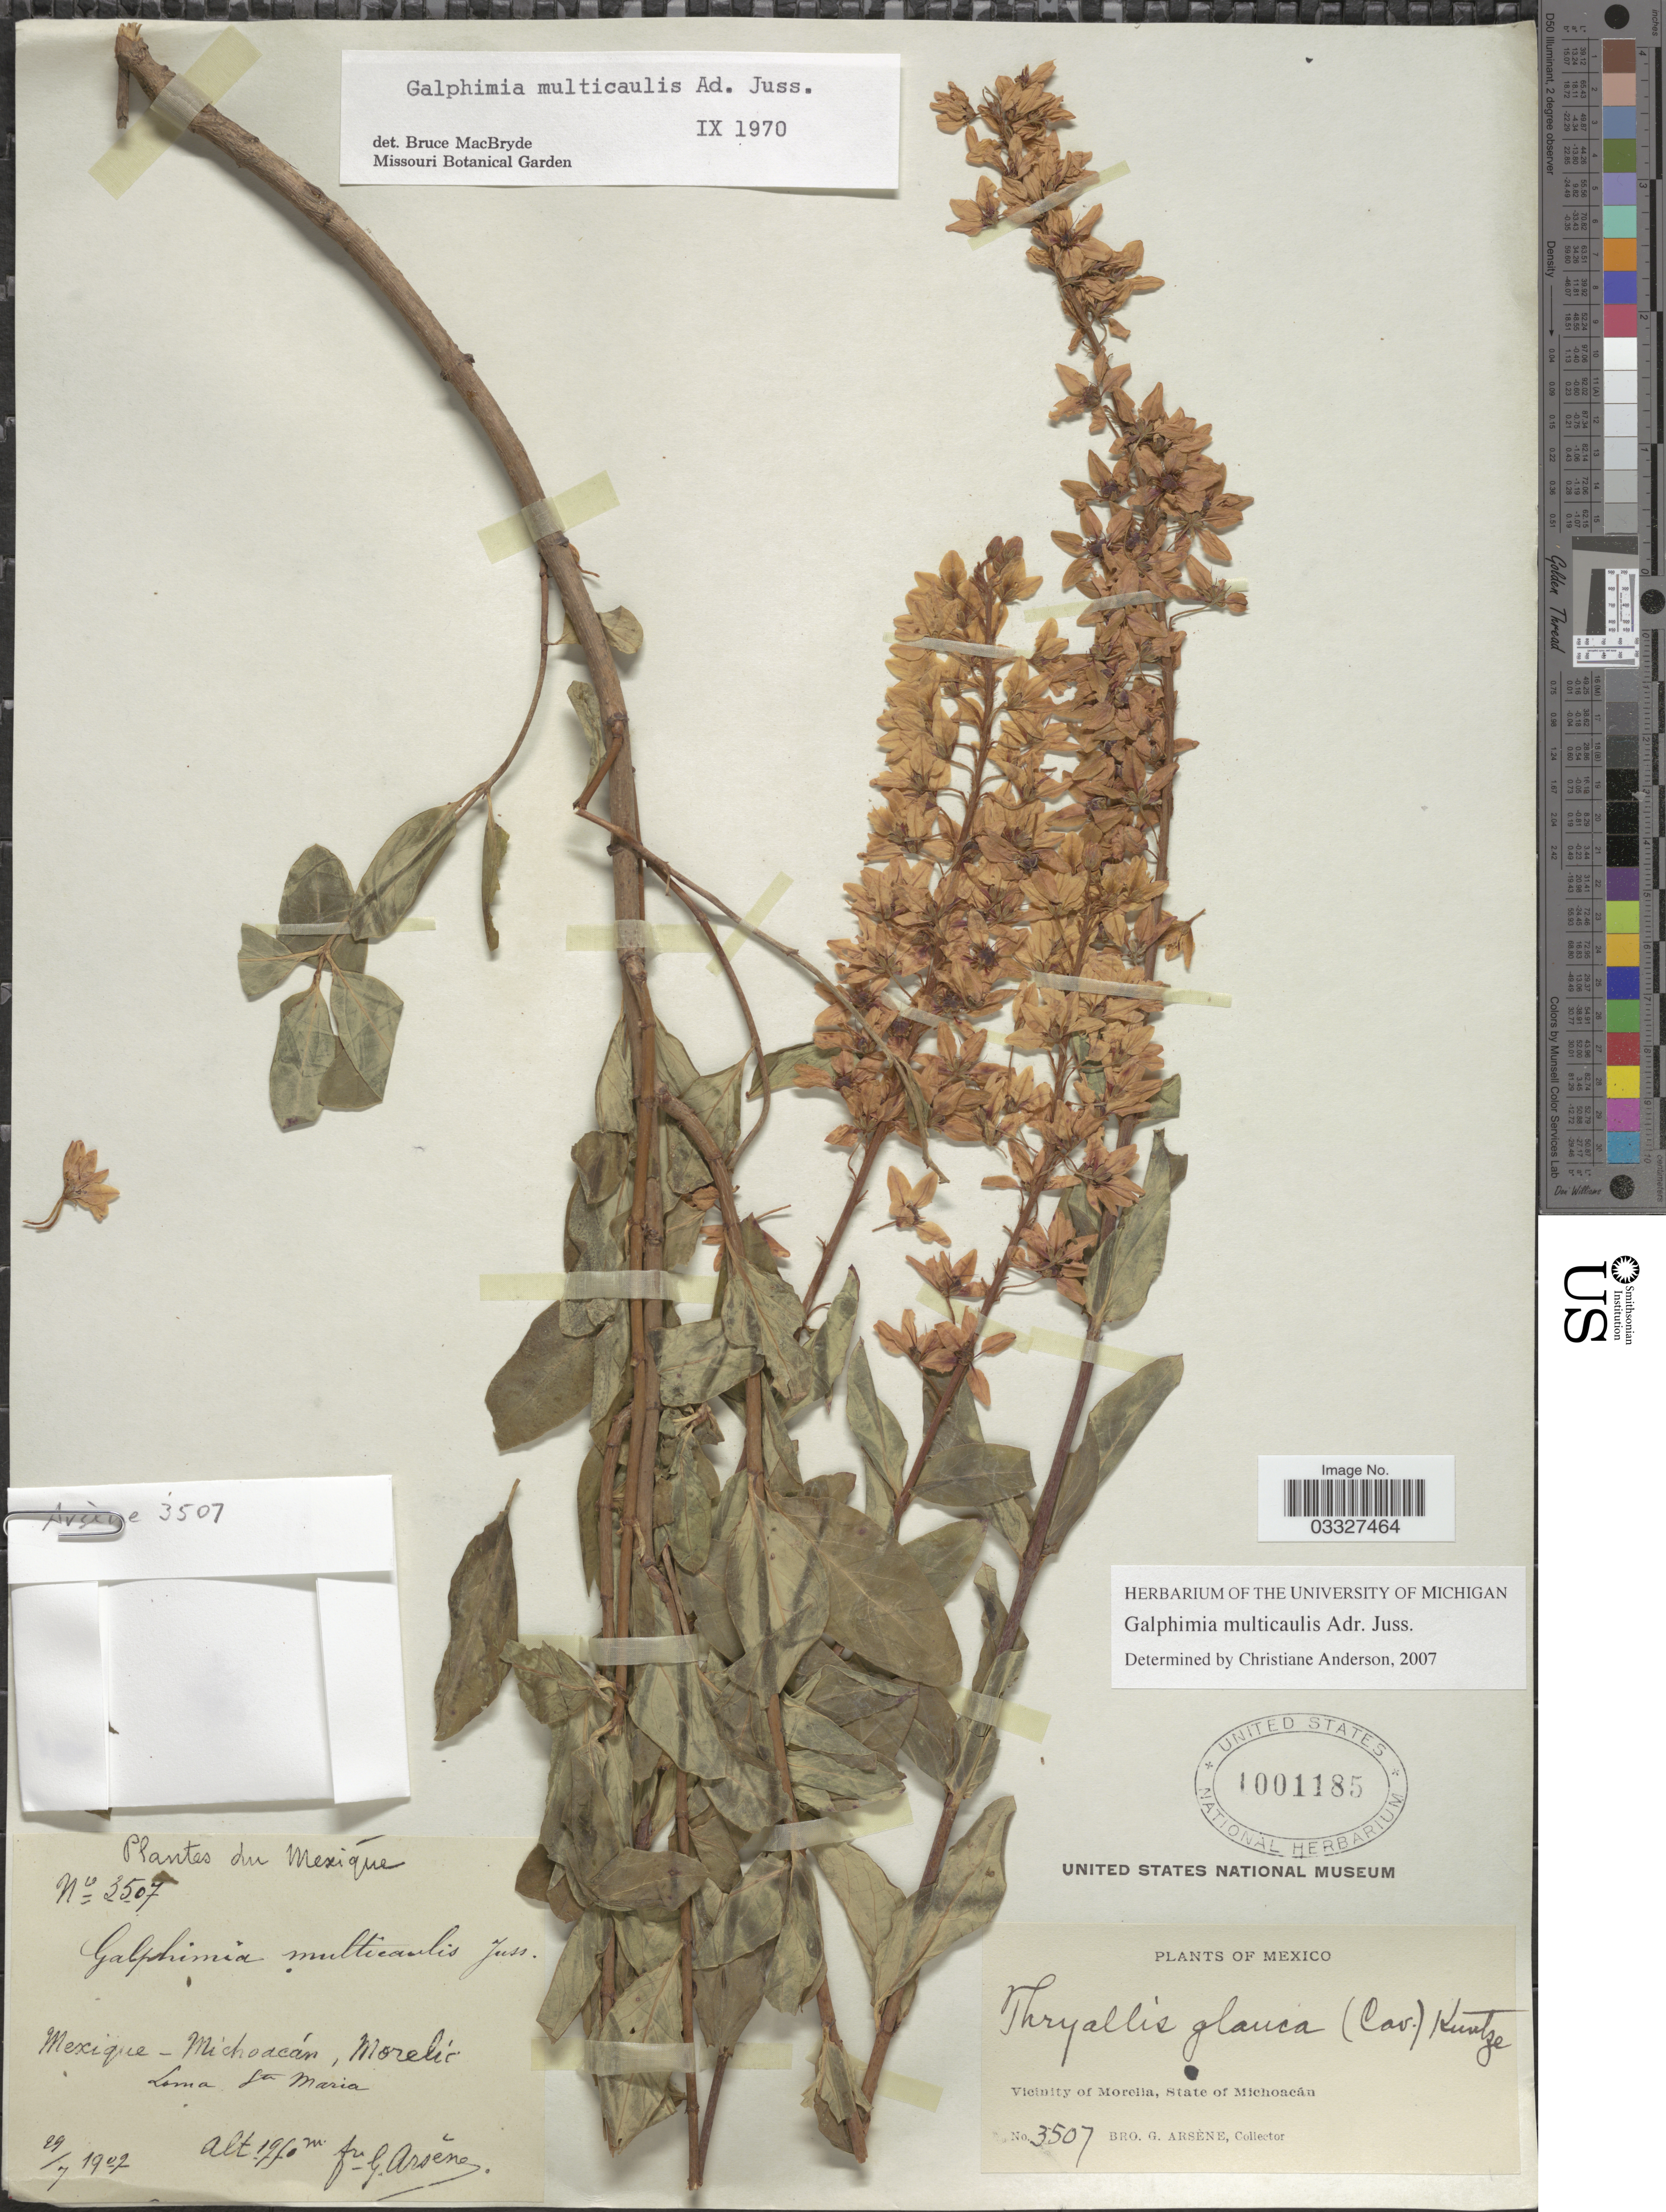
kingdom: Plantae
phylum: Tracheophyta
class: Magnoliopsida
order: Malpighiales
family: Malpighiaceae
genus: Galphimia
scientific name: Galphimia multicaulis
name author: A. Juss.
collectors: Bro. G. Arsène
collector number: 3507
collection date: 1902-07-29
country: Mexico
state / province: Michoacán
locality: Vicinity of Morelia. Loma Sta Maria.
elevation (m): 1950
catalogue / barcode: US 1001185